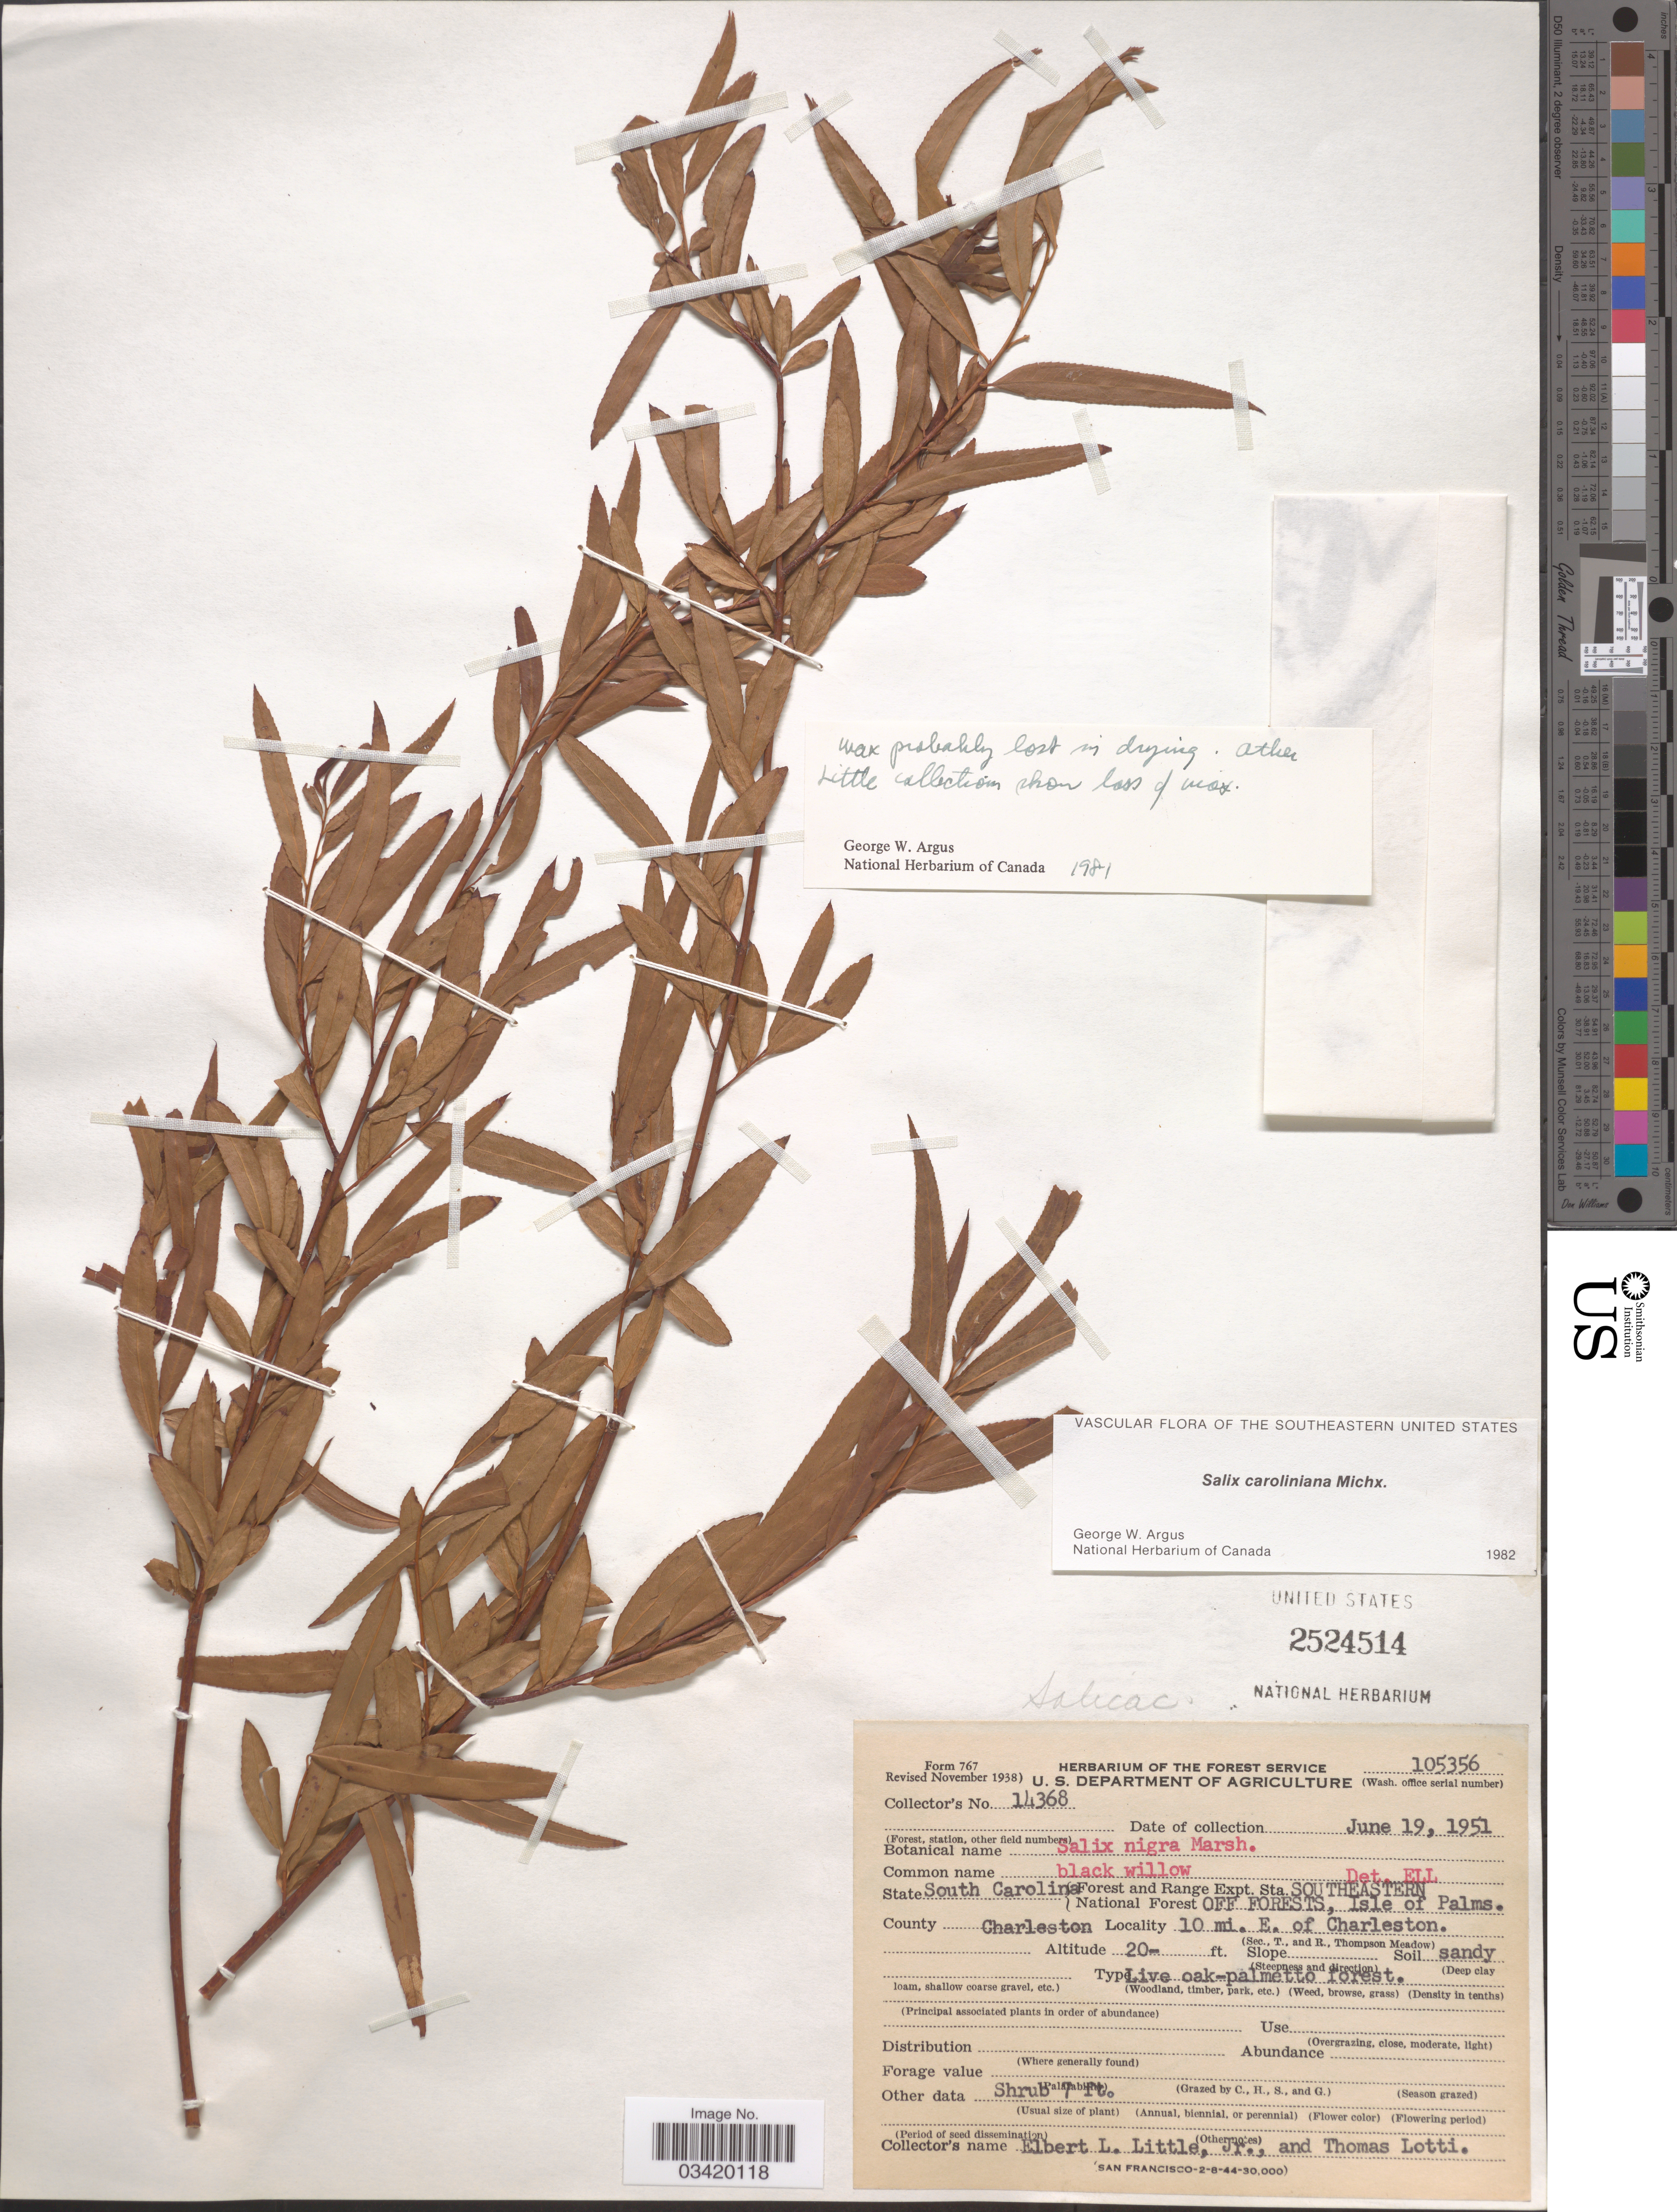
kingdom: Plantae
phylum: Tracheophyta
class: Magnoliopsida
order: Malpighiales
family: Salicaceae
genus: Salix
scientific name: Salix caroliniana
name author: Michx.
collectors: E. L. Little & T. Lotti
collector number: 14368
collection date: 1951-06-19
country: United States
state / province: South Carolina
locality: Forest and Range Expt. Sta. Southeastern. National Forest Off Forests, Isle of Palms. County Charleston. 10 mi. E. of Charleston.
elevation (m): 6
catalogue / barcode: US 2524514